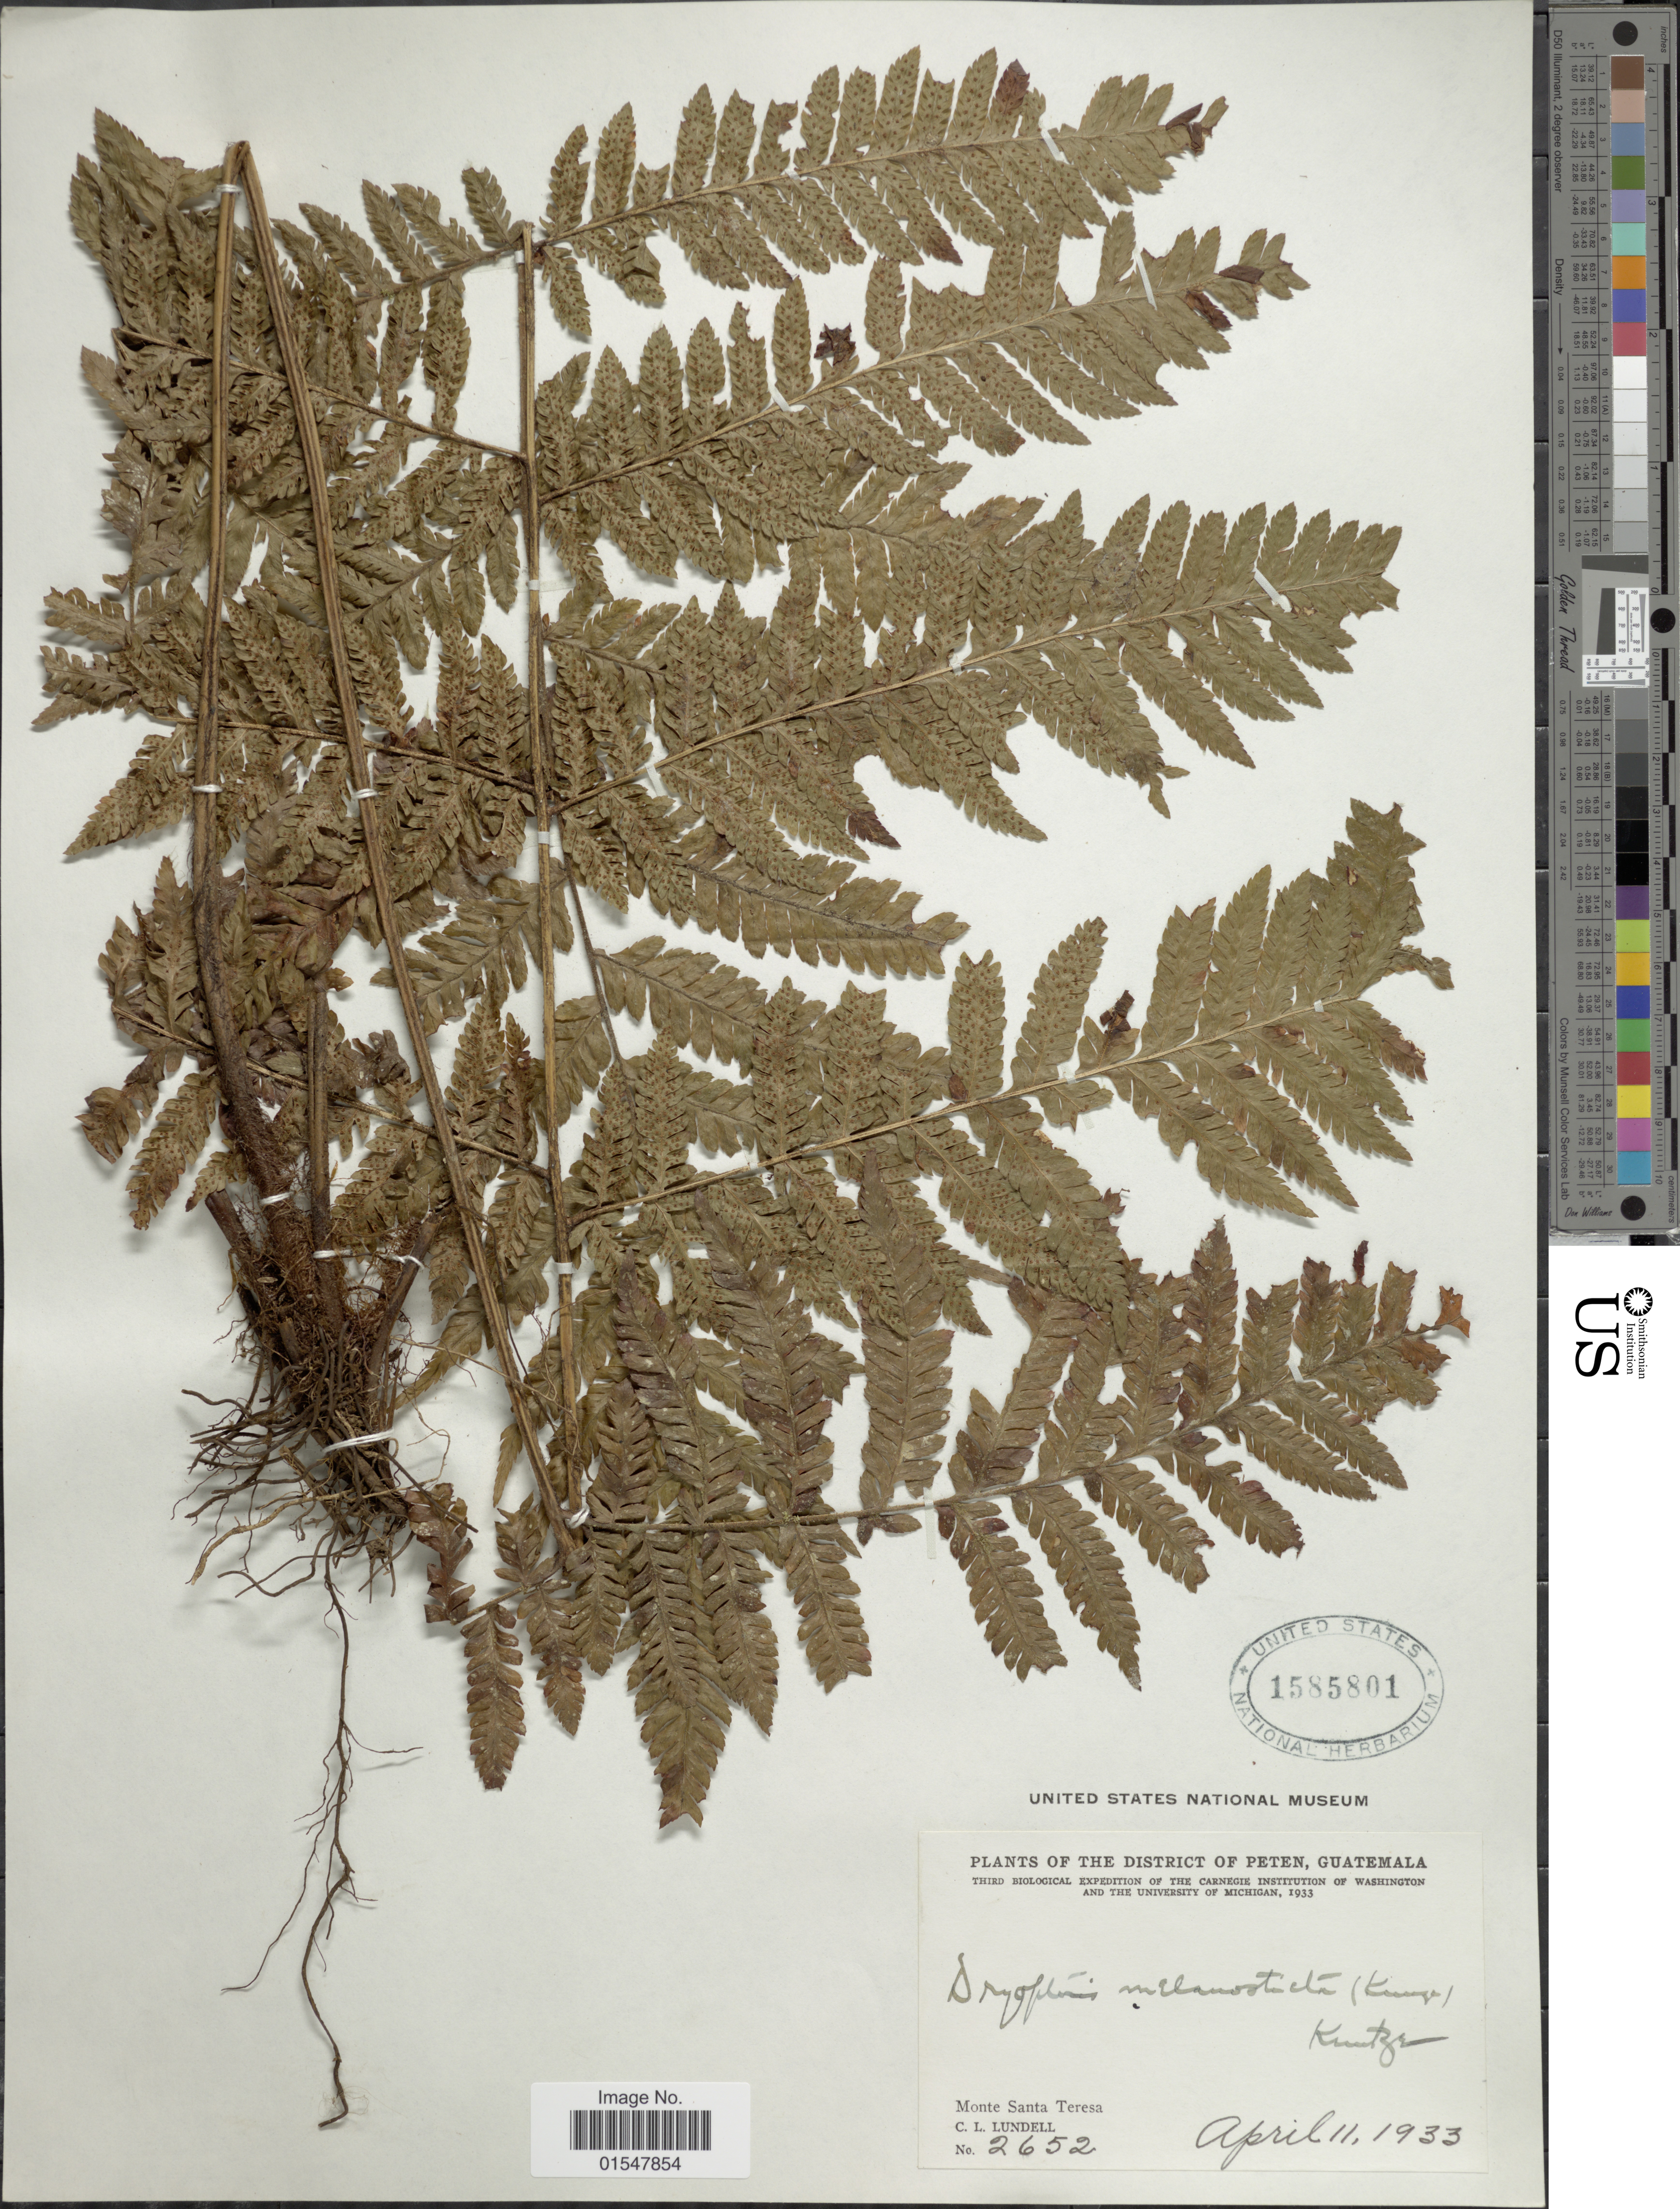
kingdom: Plantae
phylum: Tracheophyta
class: Polypodiopsida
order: Polypodiales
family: Dryopteridaceae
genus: Ctenitis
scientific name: Ctenitis melanosticta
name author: (Kunze) Copel.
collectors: C. L. Lundell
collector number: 2652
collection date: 1933-04-11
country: Guatemala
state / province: El Petén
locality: District of Peten, Guatemala. Monte Santa Teresa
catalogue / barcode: US 1585801